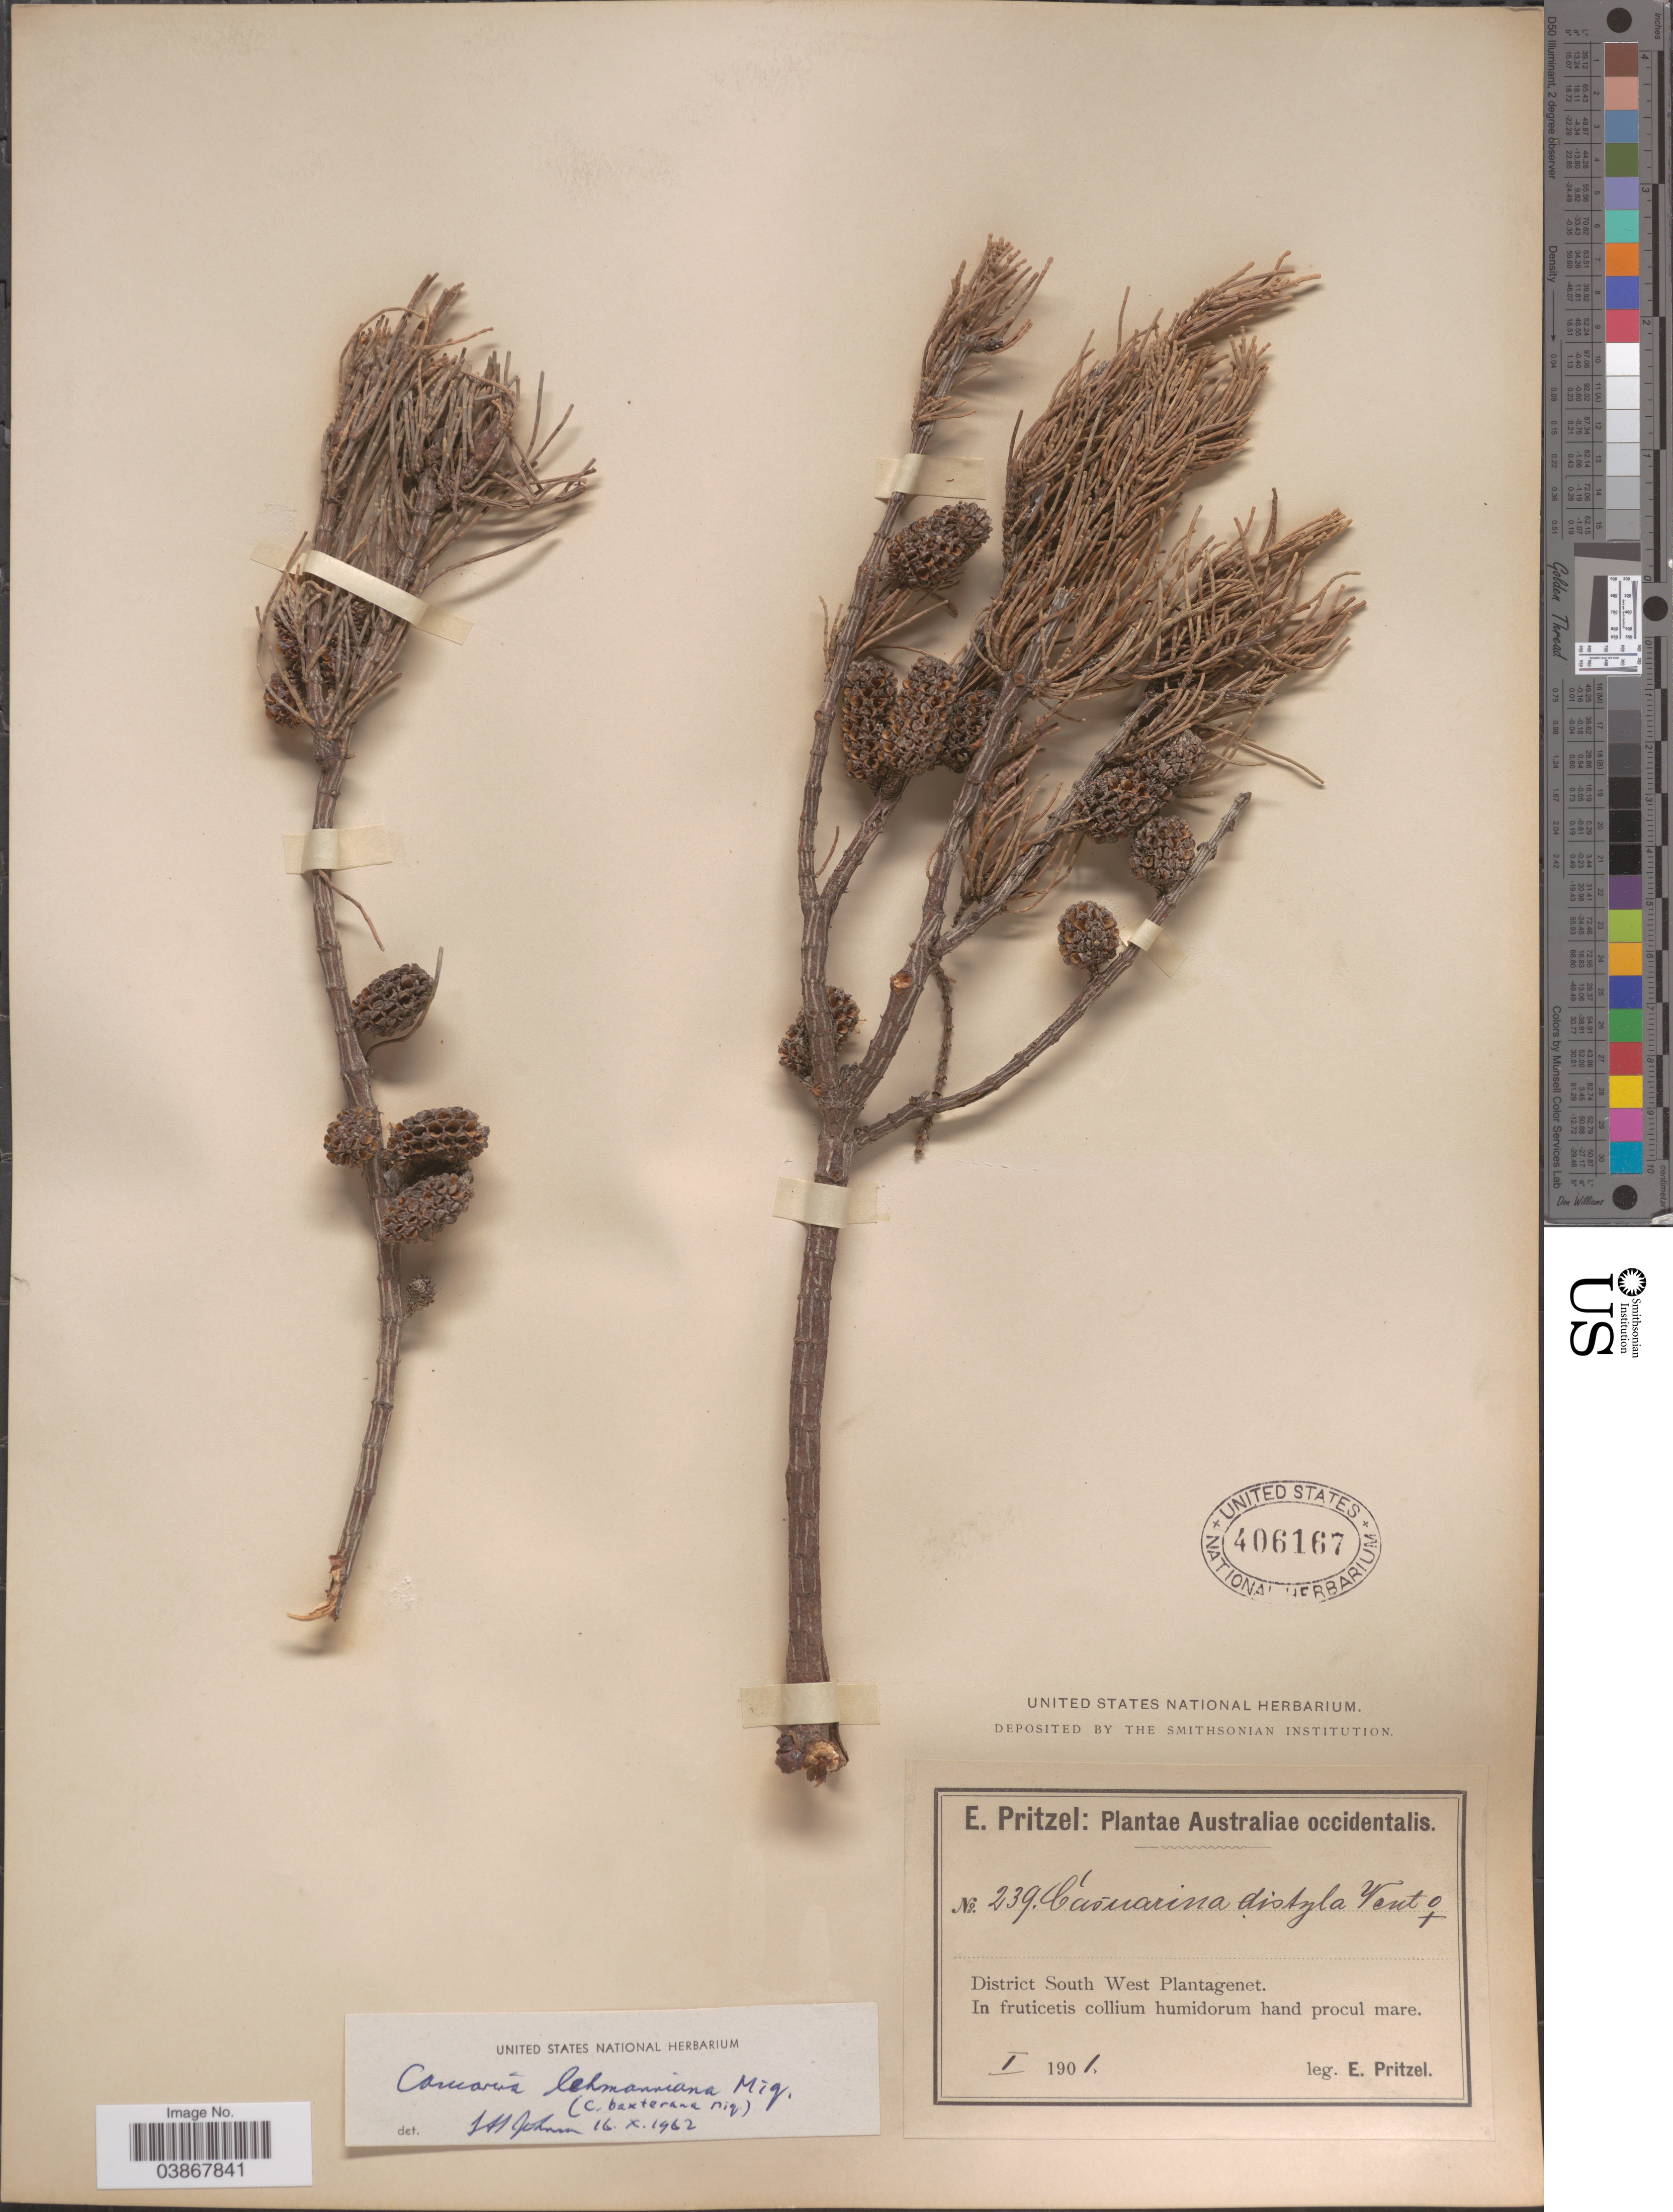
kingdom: Plantae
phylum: Tracheophyta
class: Magnoliopsida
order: Fagales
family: Casuarinaceae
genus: Casuarina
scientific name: Casuarina lehmanniana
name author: Miq.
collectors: E. G. Pritzel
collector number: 239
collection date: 1901-01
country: Australia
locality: Australiae occidentalis. District South West Plantagenet.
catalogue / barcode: US 406167